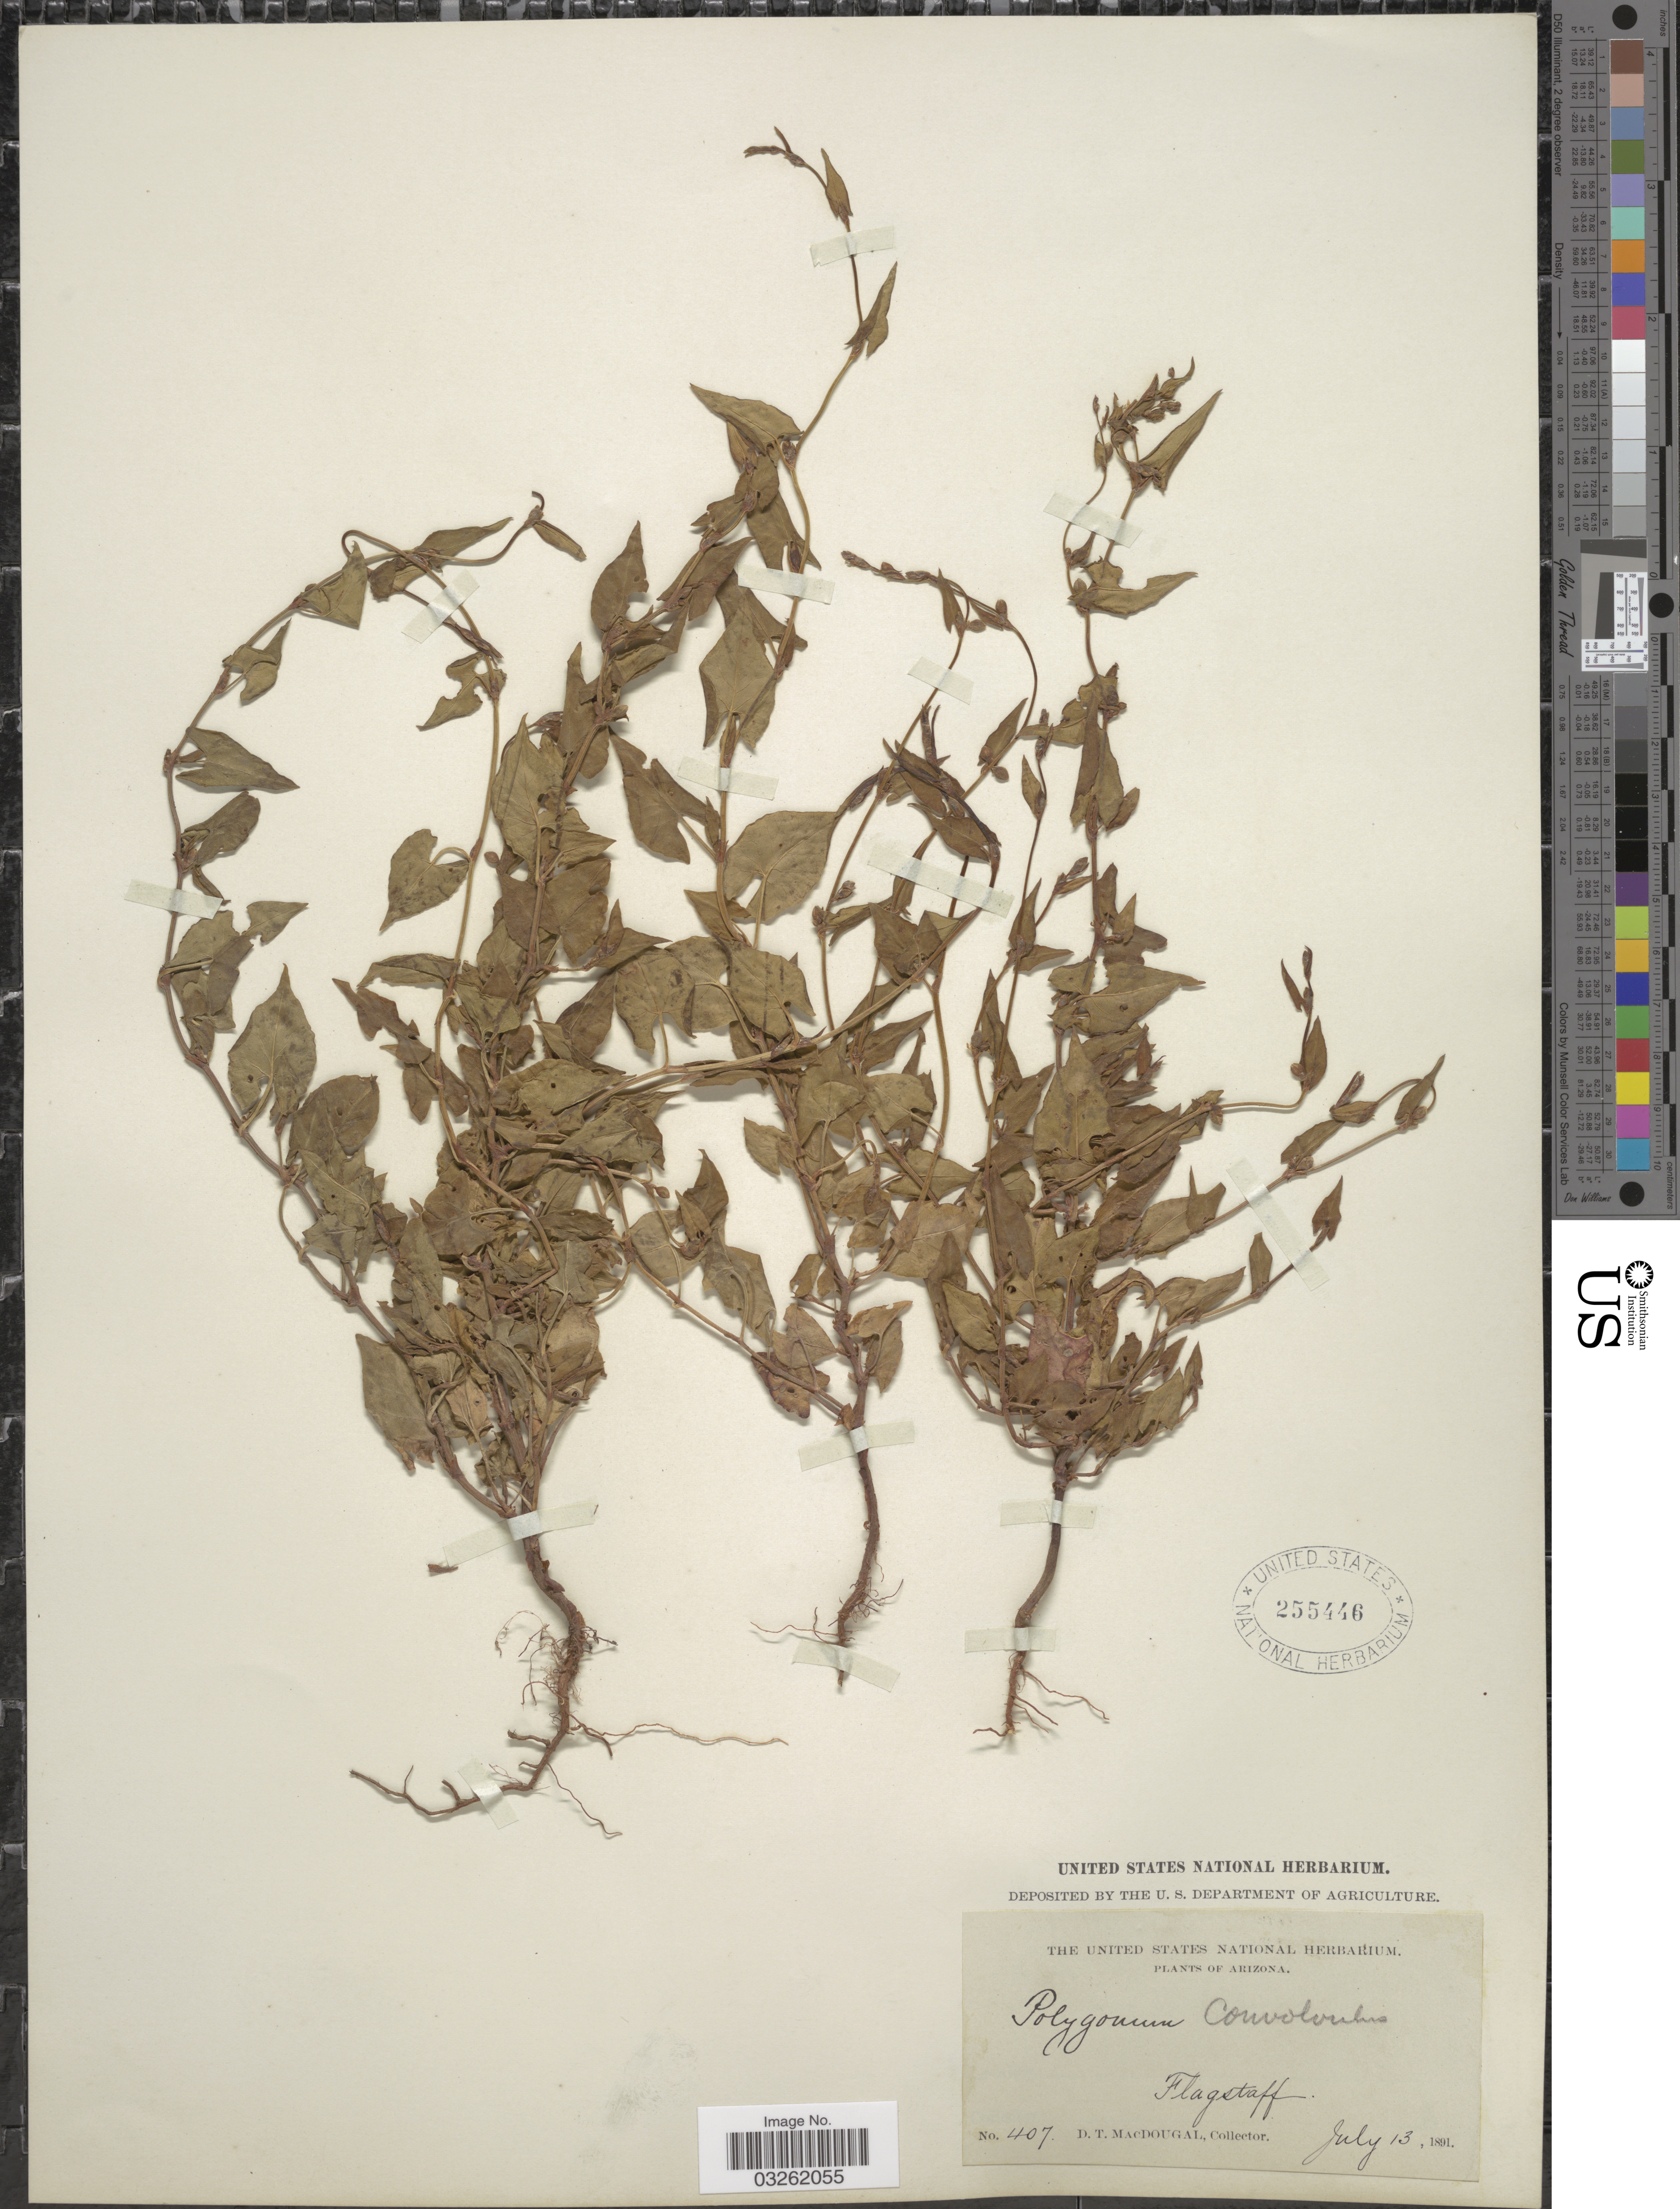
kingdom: Plantae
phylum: Tracheophyta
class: Magnoliopsida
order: Caryophyllales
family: Polygonaceae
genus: Fallopia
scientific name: Fallopia convolvulus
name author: (L.) Á. Löve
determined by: Strong, M. T., (US), Smithsonian Institution - National Museum of Natural History (UNITED STATES)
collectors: D. T. MacDougal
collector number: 407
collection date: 1891-07-13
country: United States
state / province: Arizona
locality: Flagstaff.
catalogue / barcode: US 255446